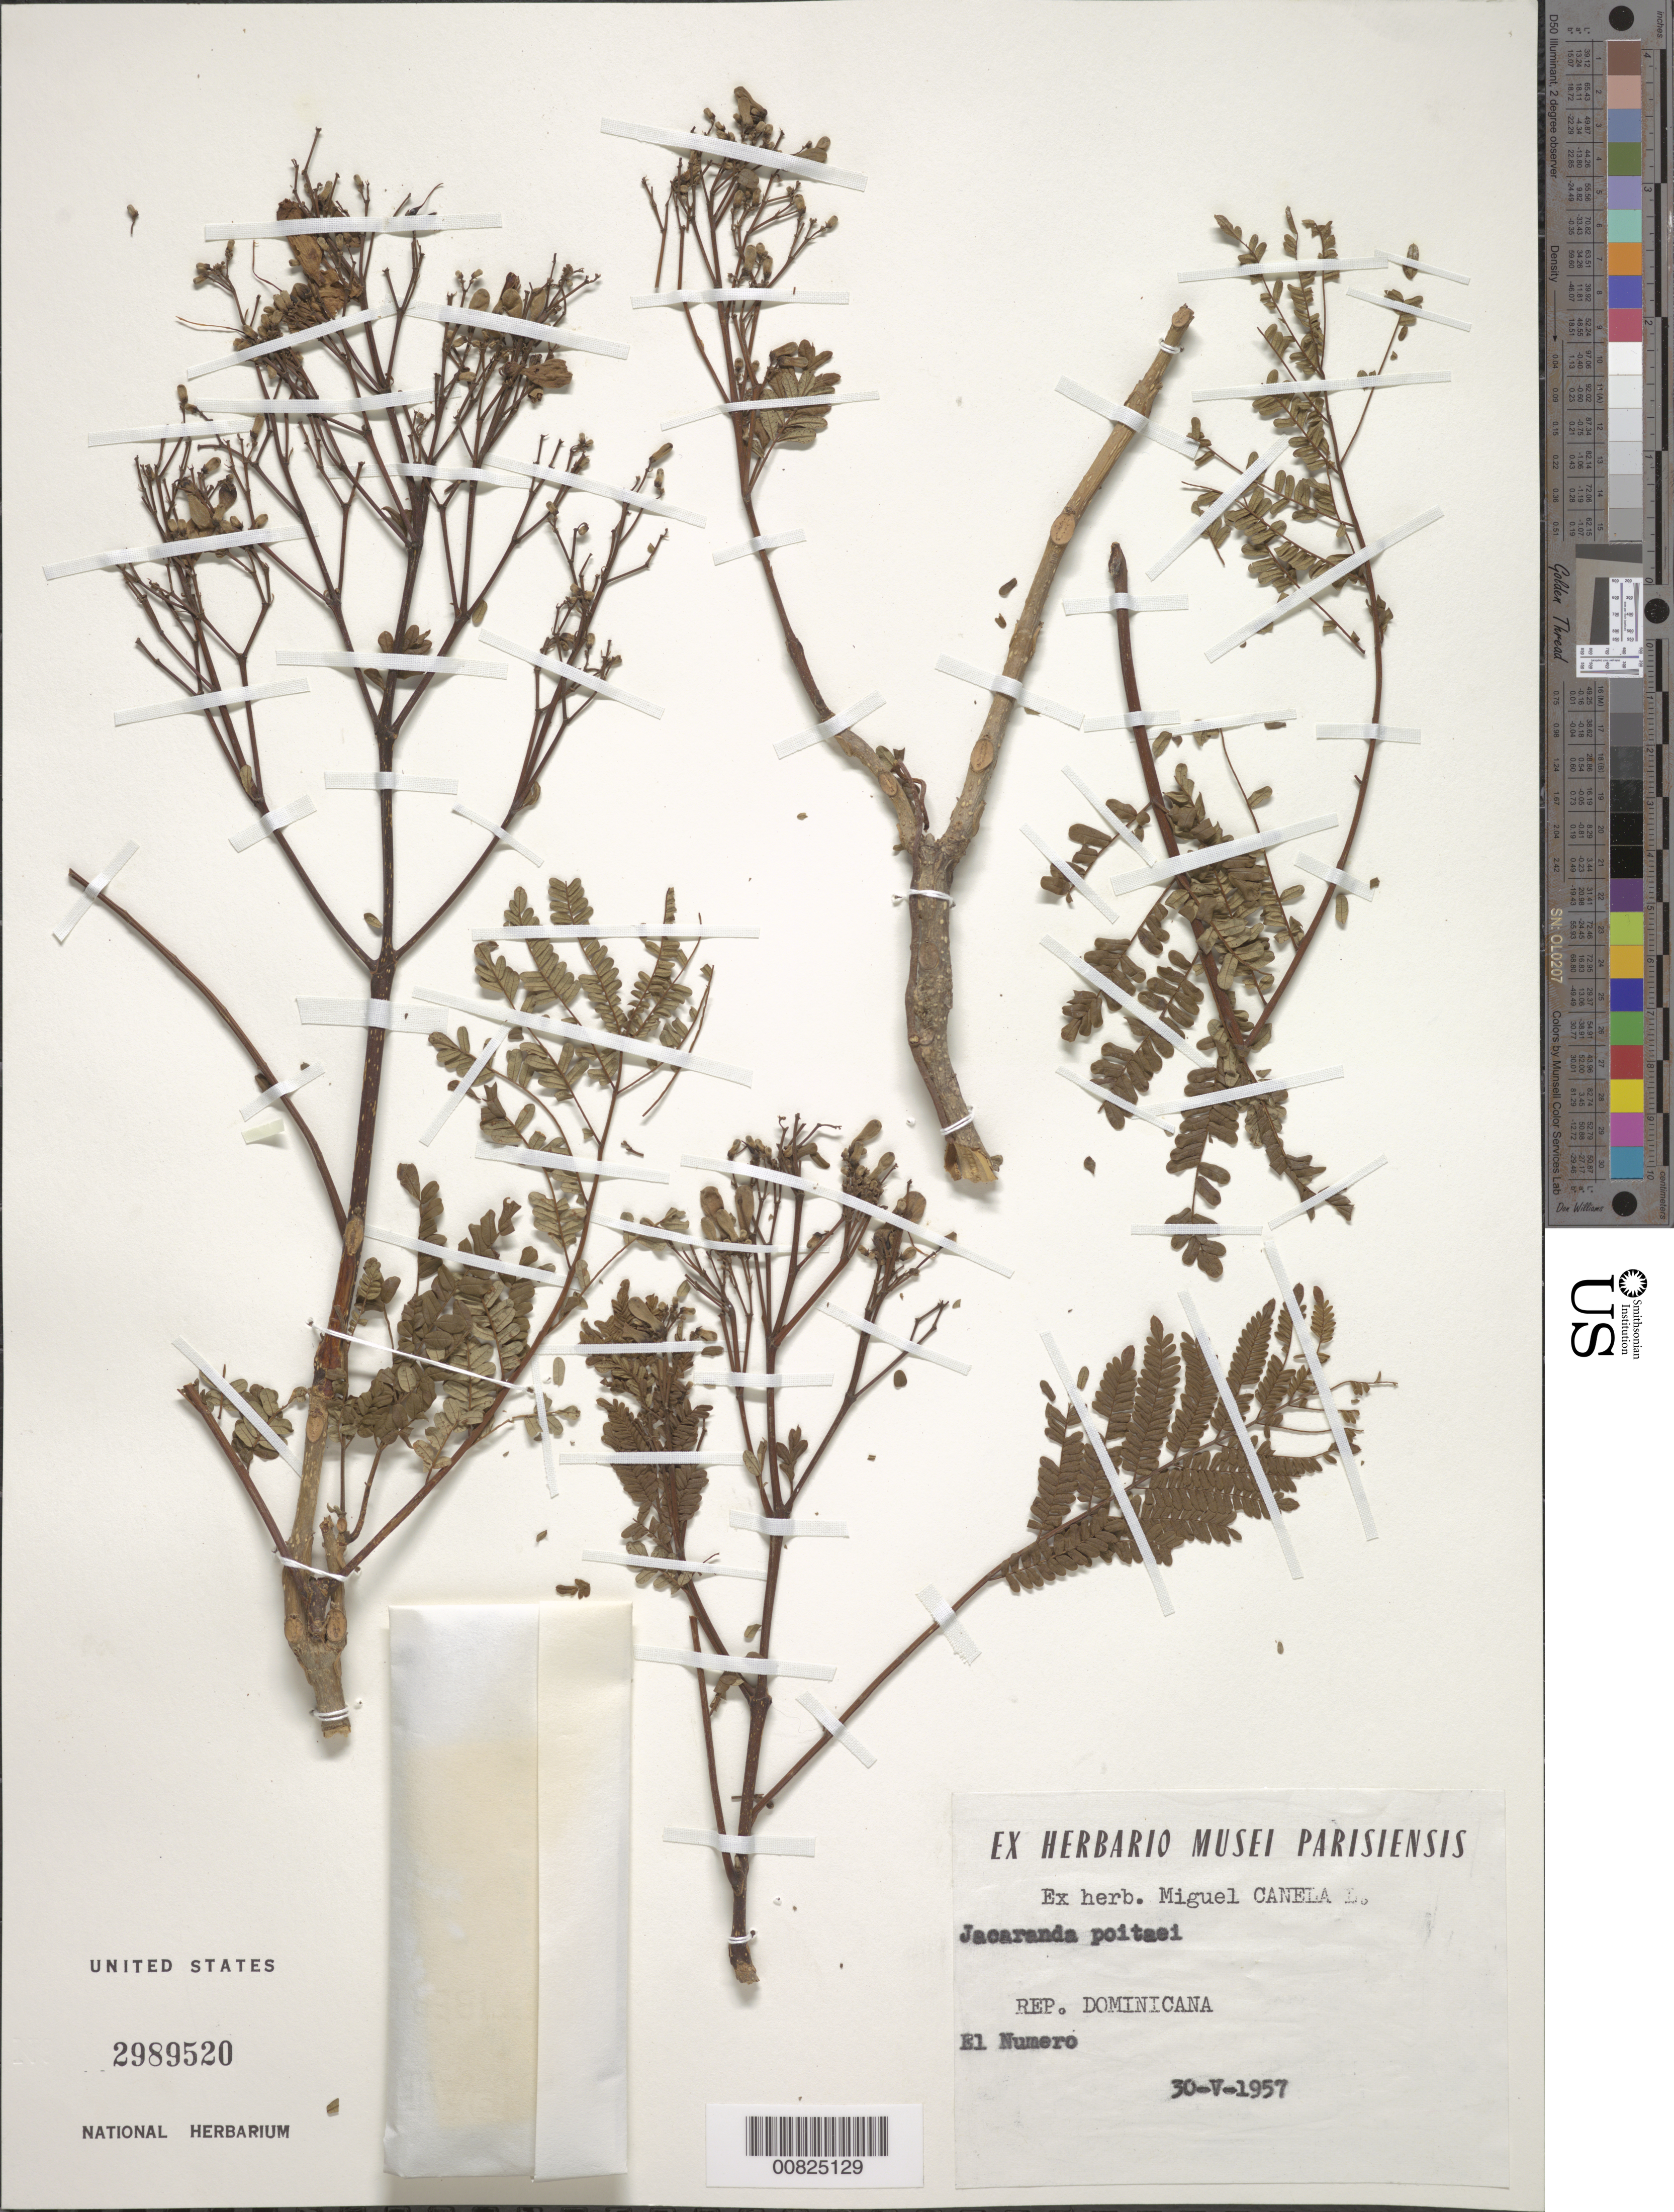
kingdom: Plantae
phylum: Tracheophyta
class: Magnoliopsida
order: Lamiales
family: Bignoniaceae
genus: Jacaranda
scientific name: Jacaranda poitaei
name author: Urb.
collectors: M. Canela Lazaro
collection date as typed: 10 May 1957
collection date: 1957-05-10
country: Dominican Republic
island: Hispaniola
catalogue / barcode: US 2989520